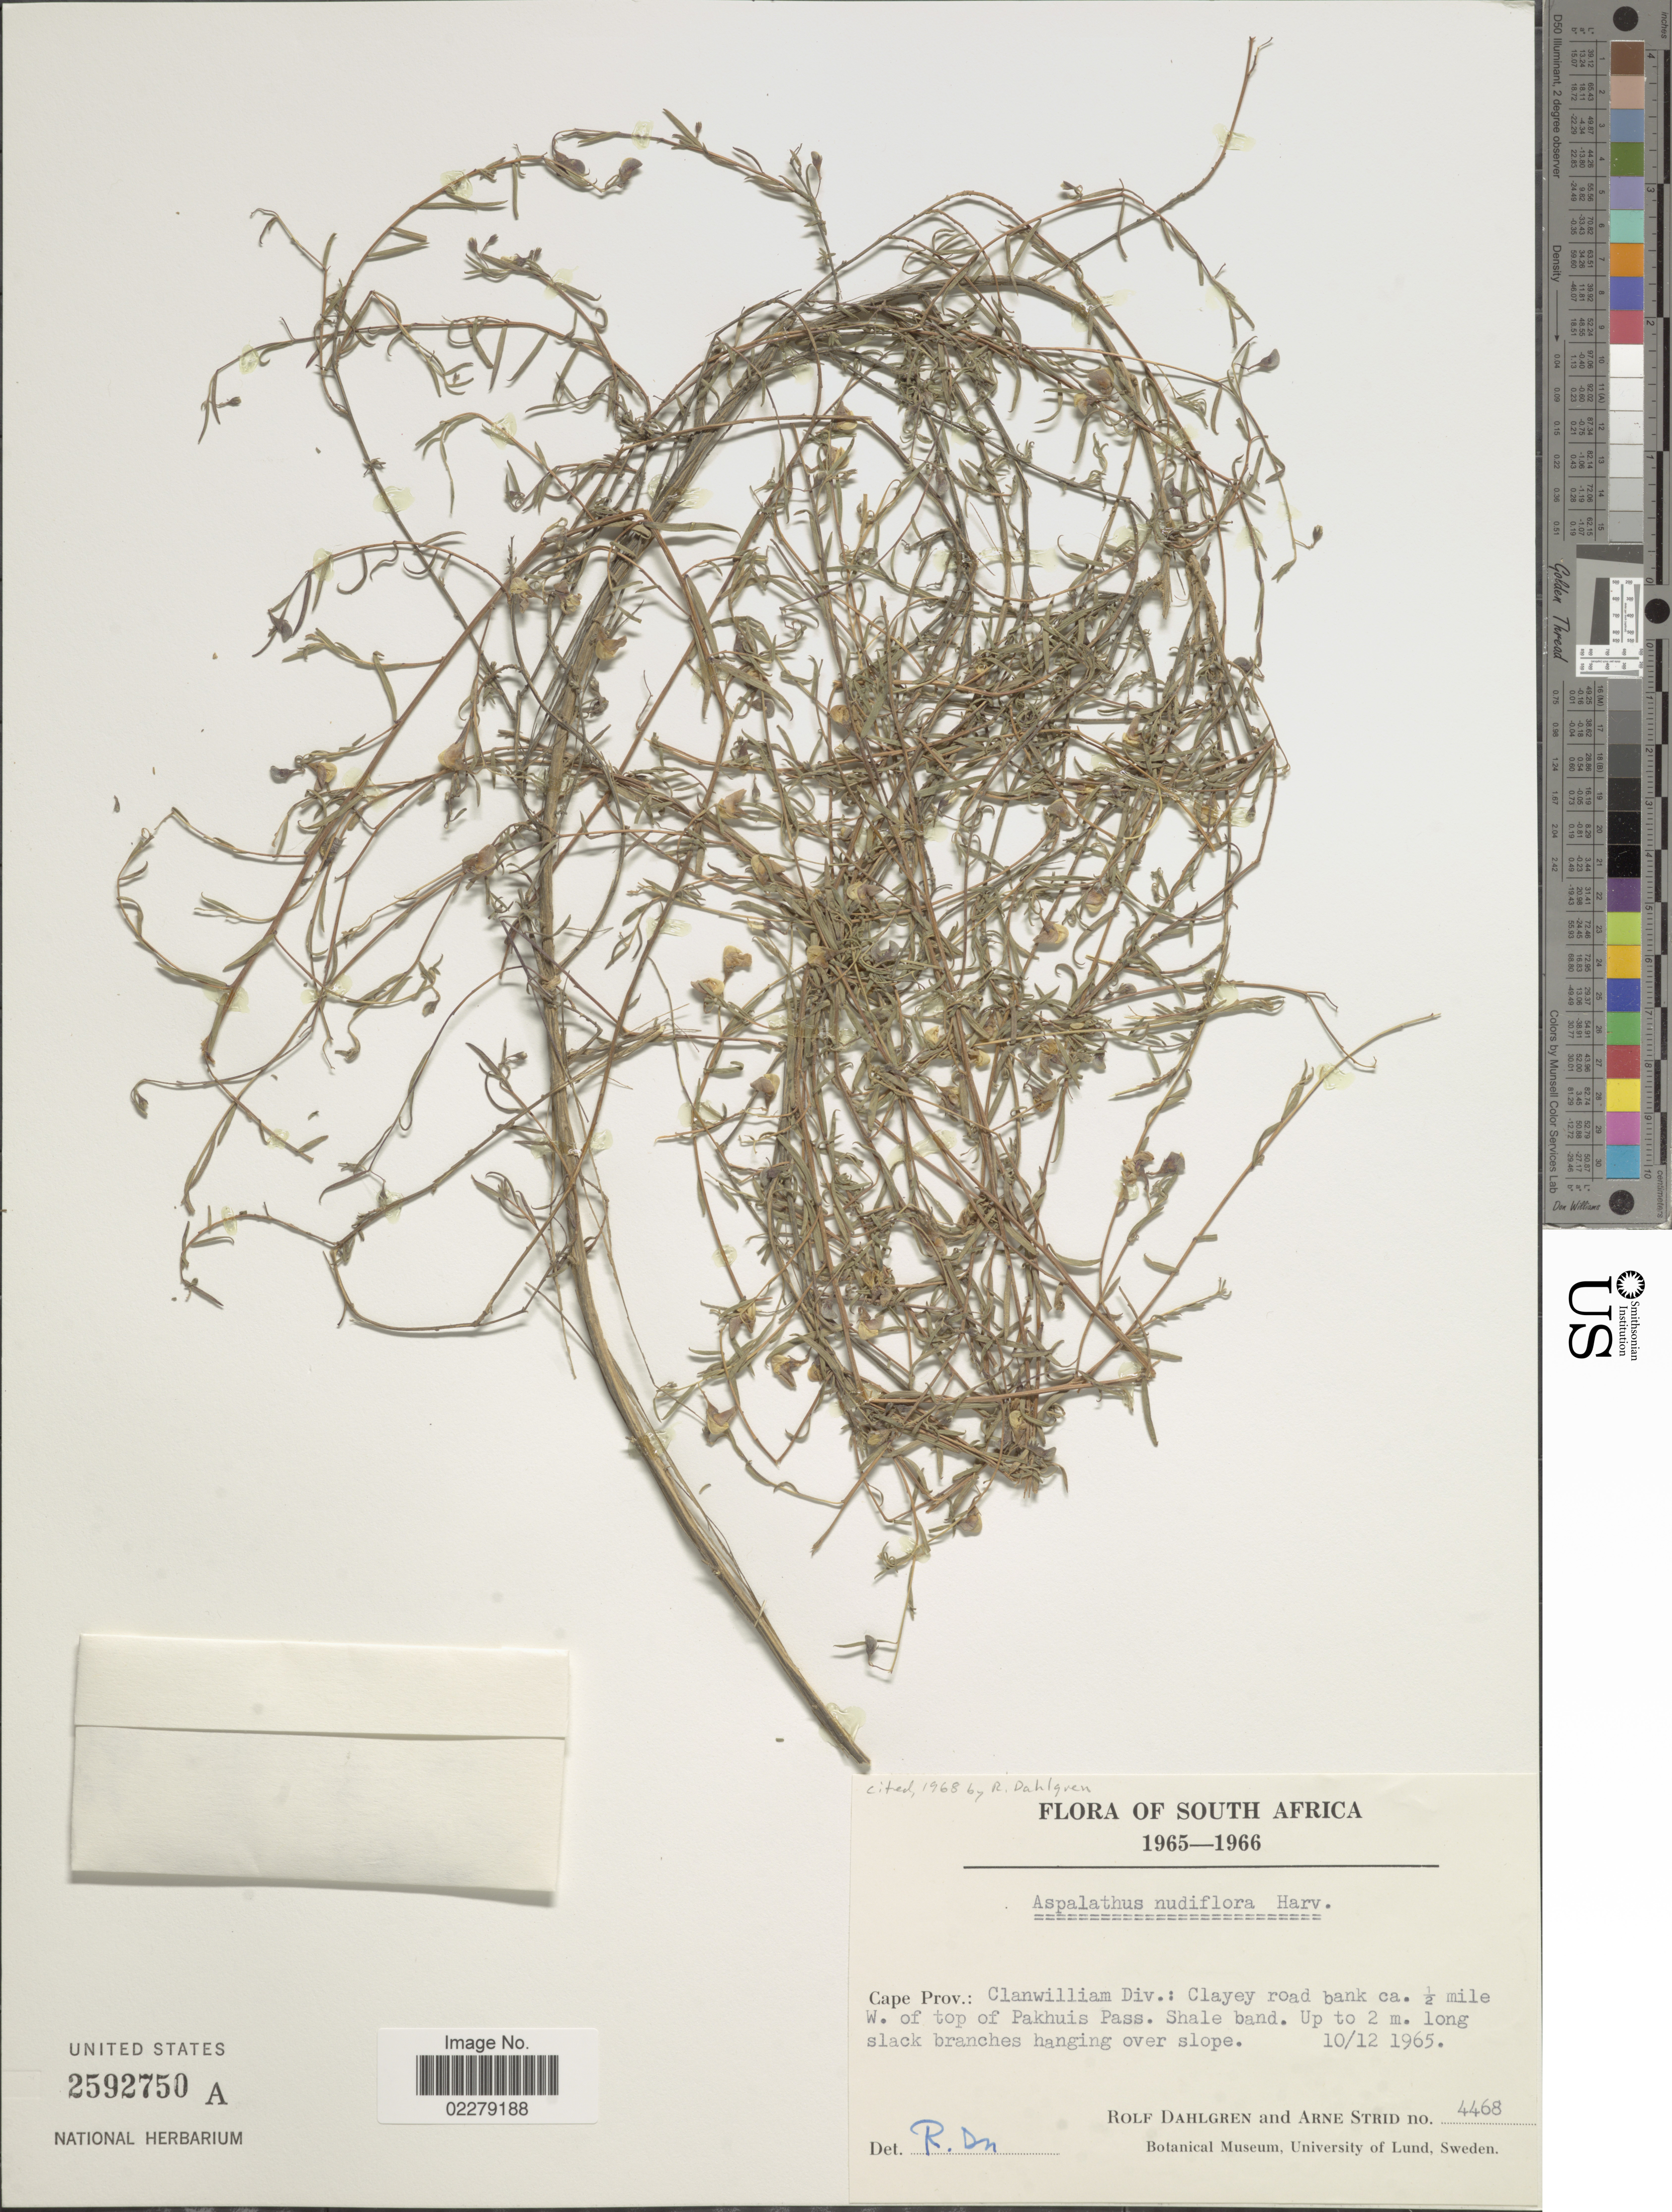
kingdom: Plantae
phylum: Tracheophyta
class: Magnoliopsida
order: Fabales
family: Fabaceae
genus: Aspalathus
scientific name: Aspalathus nudiflora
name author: Harv.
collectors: R. Dahlgren & A. Strid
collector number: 4468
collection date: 1965-12-10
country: South Africa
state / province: Western Cape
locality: Clanwilliam Div.: CLayey road bank ca. ½ mile W. of top Pahuis Pass.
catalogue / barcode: US 2592750A